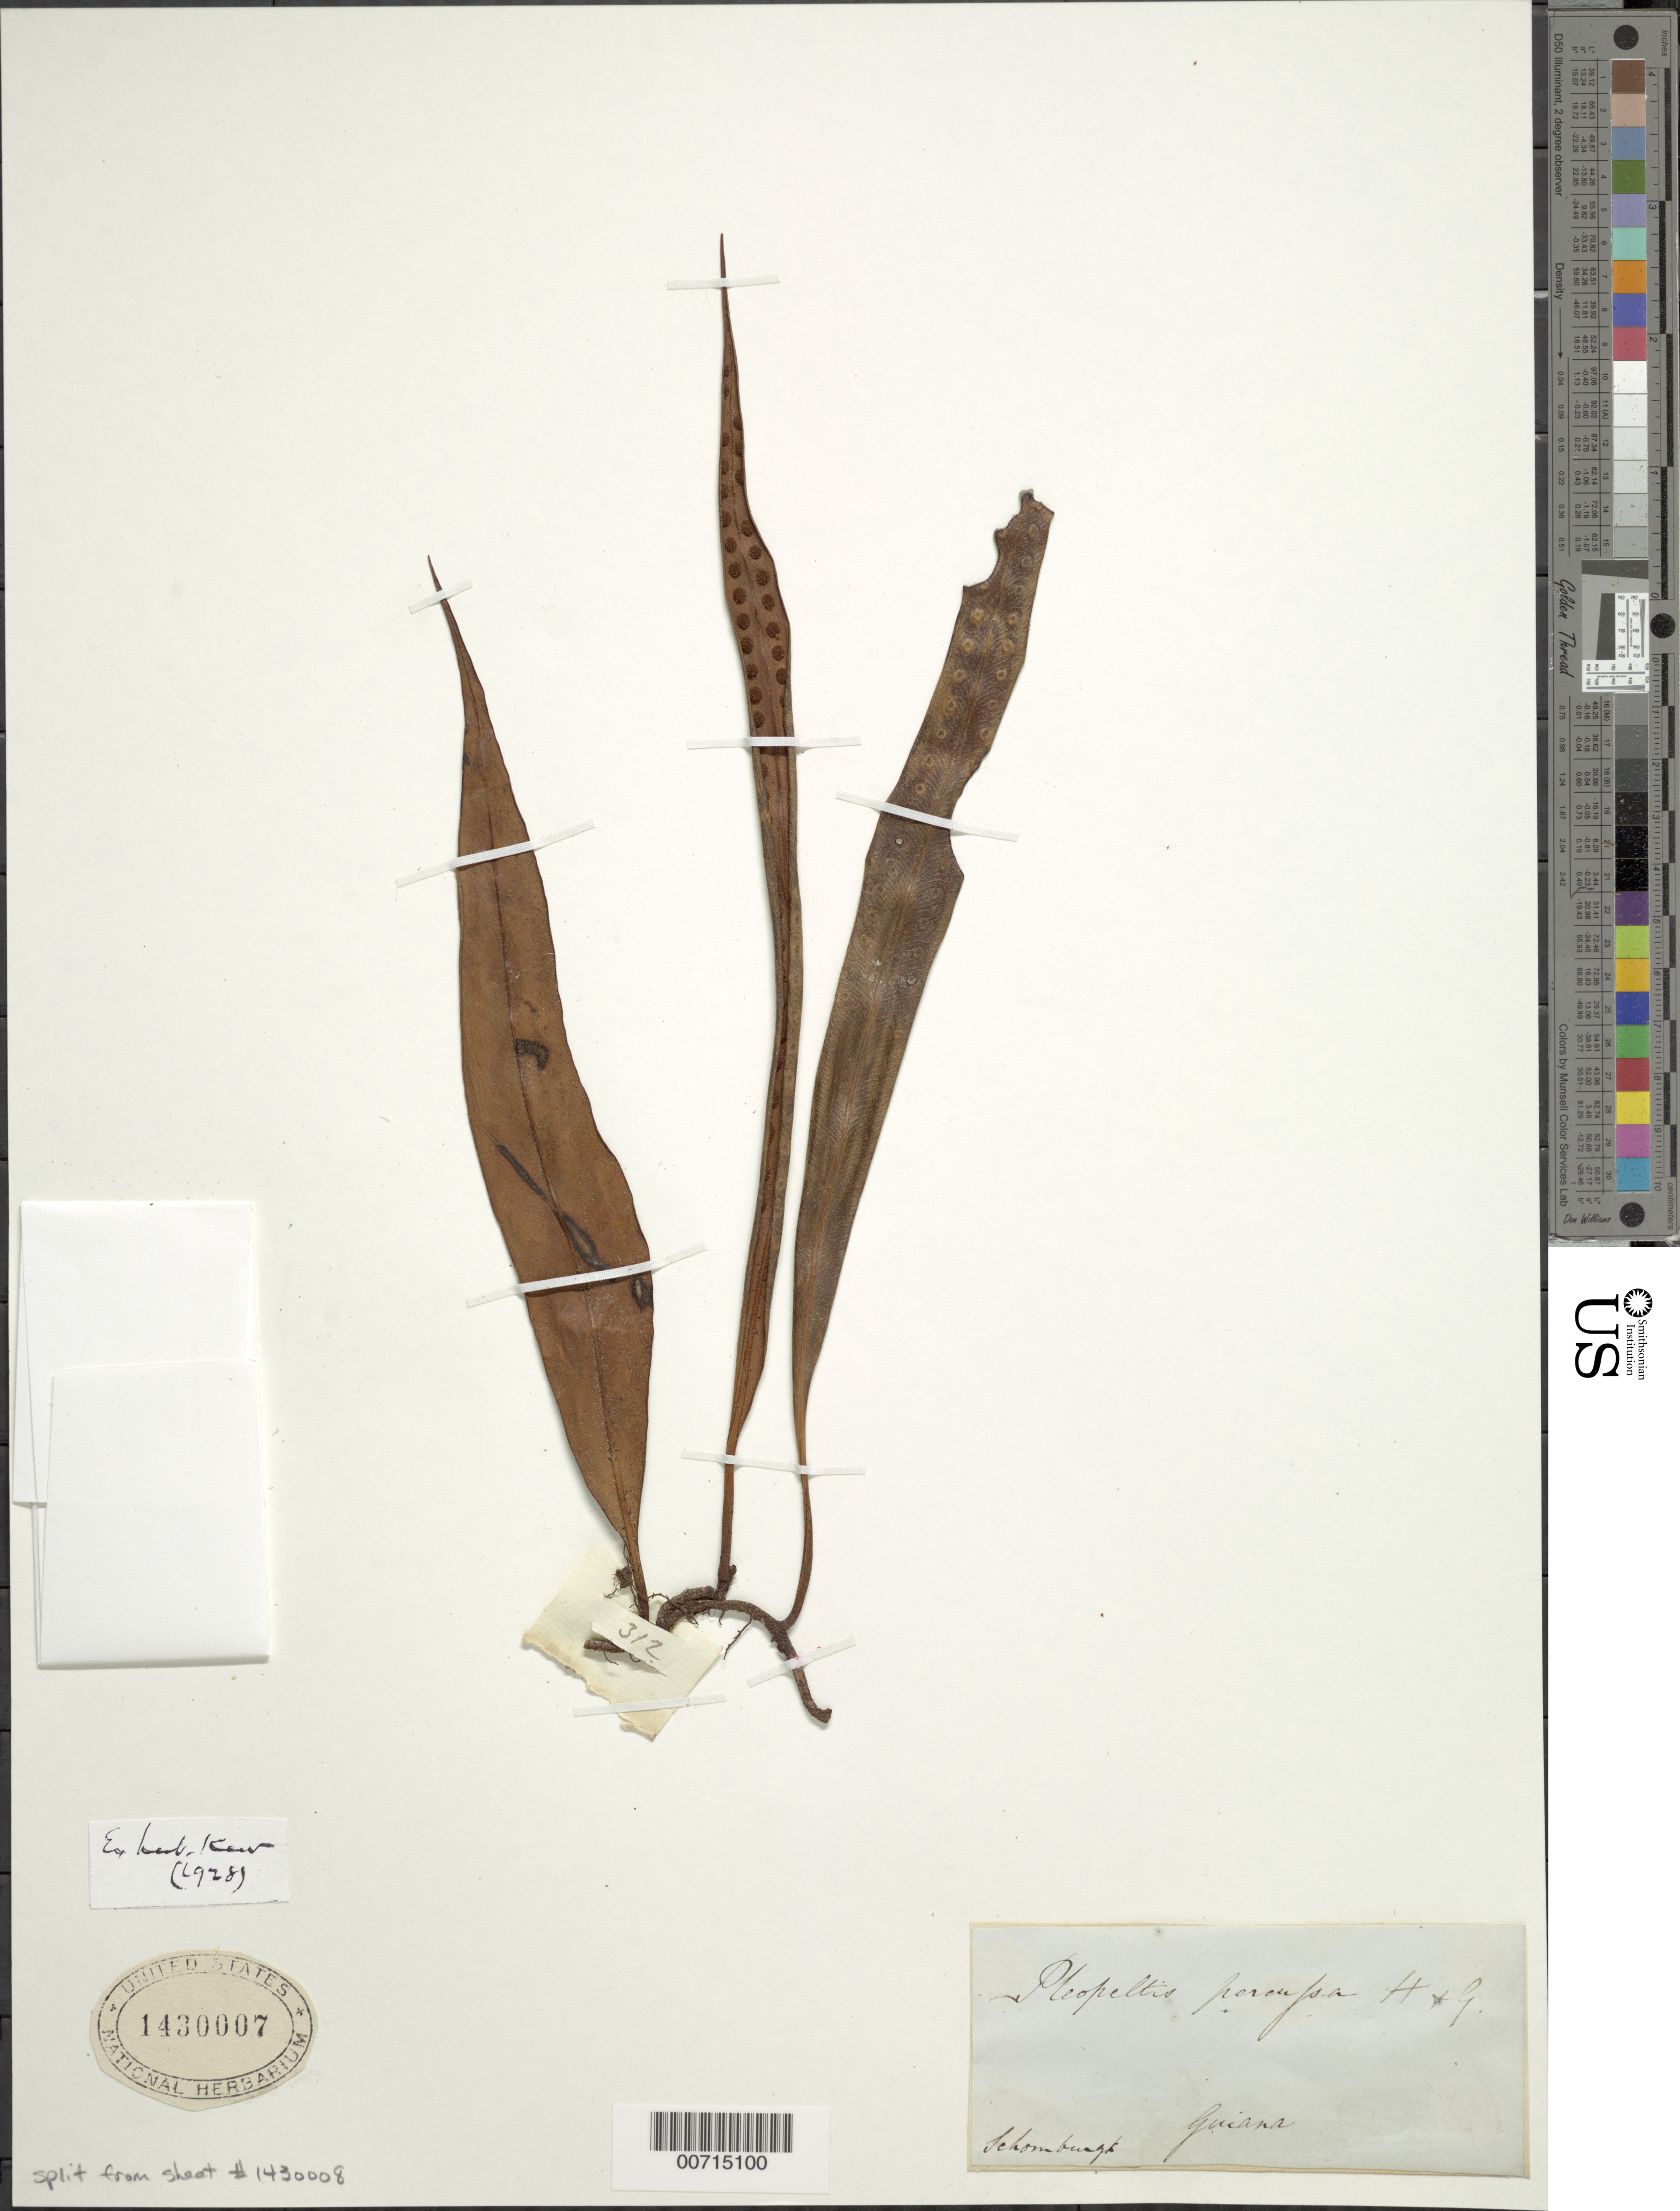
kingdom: Plantae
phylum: Tracheophyta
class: Polypodiopsida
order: Polypodiales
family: Polypodiaceae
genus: Microgramma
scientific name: Microgramma percussa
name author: (Cav.) de la Sota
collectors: -- Schomburgk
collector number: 312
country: Guyana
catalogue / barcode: US 1430007